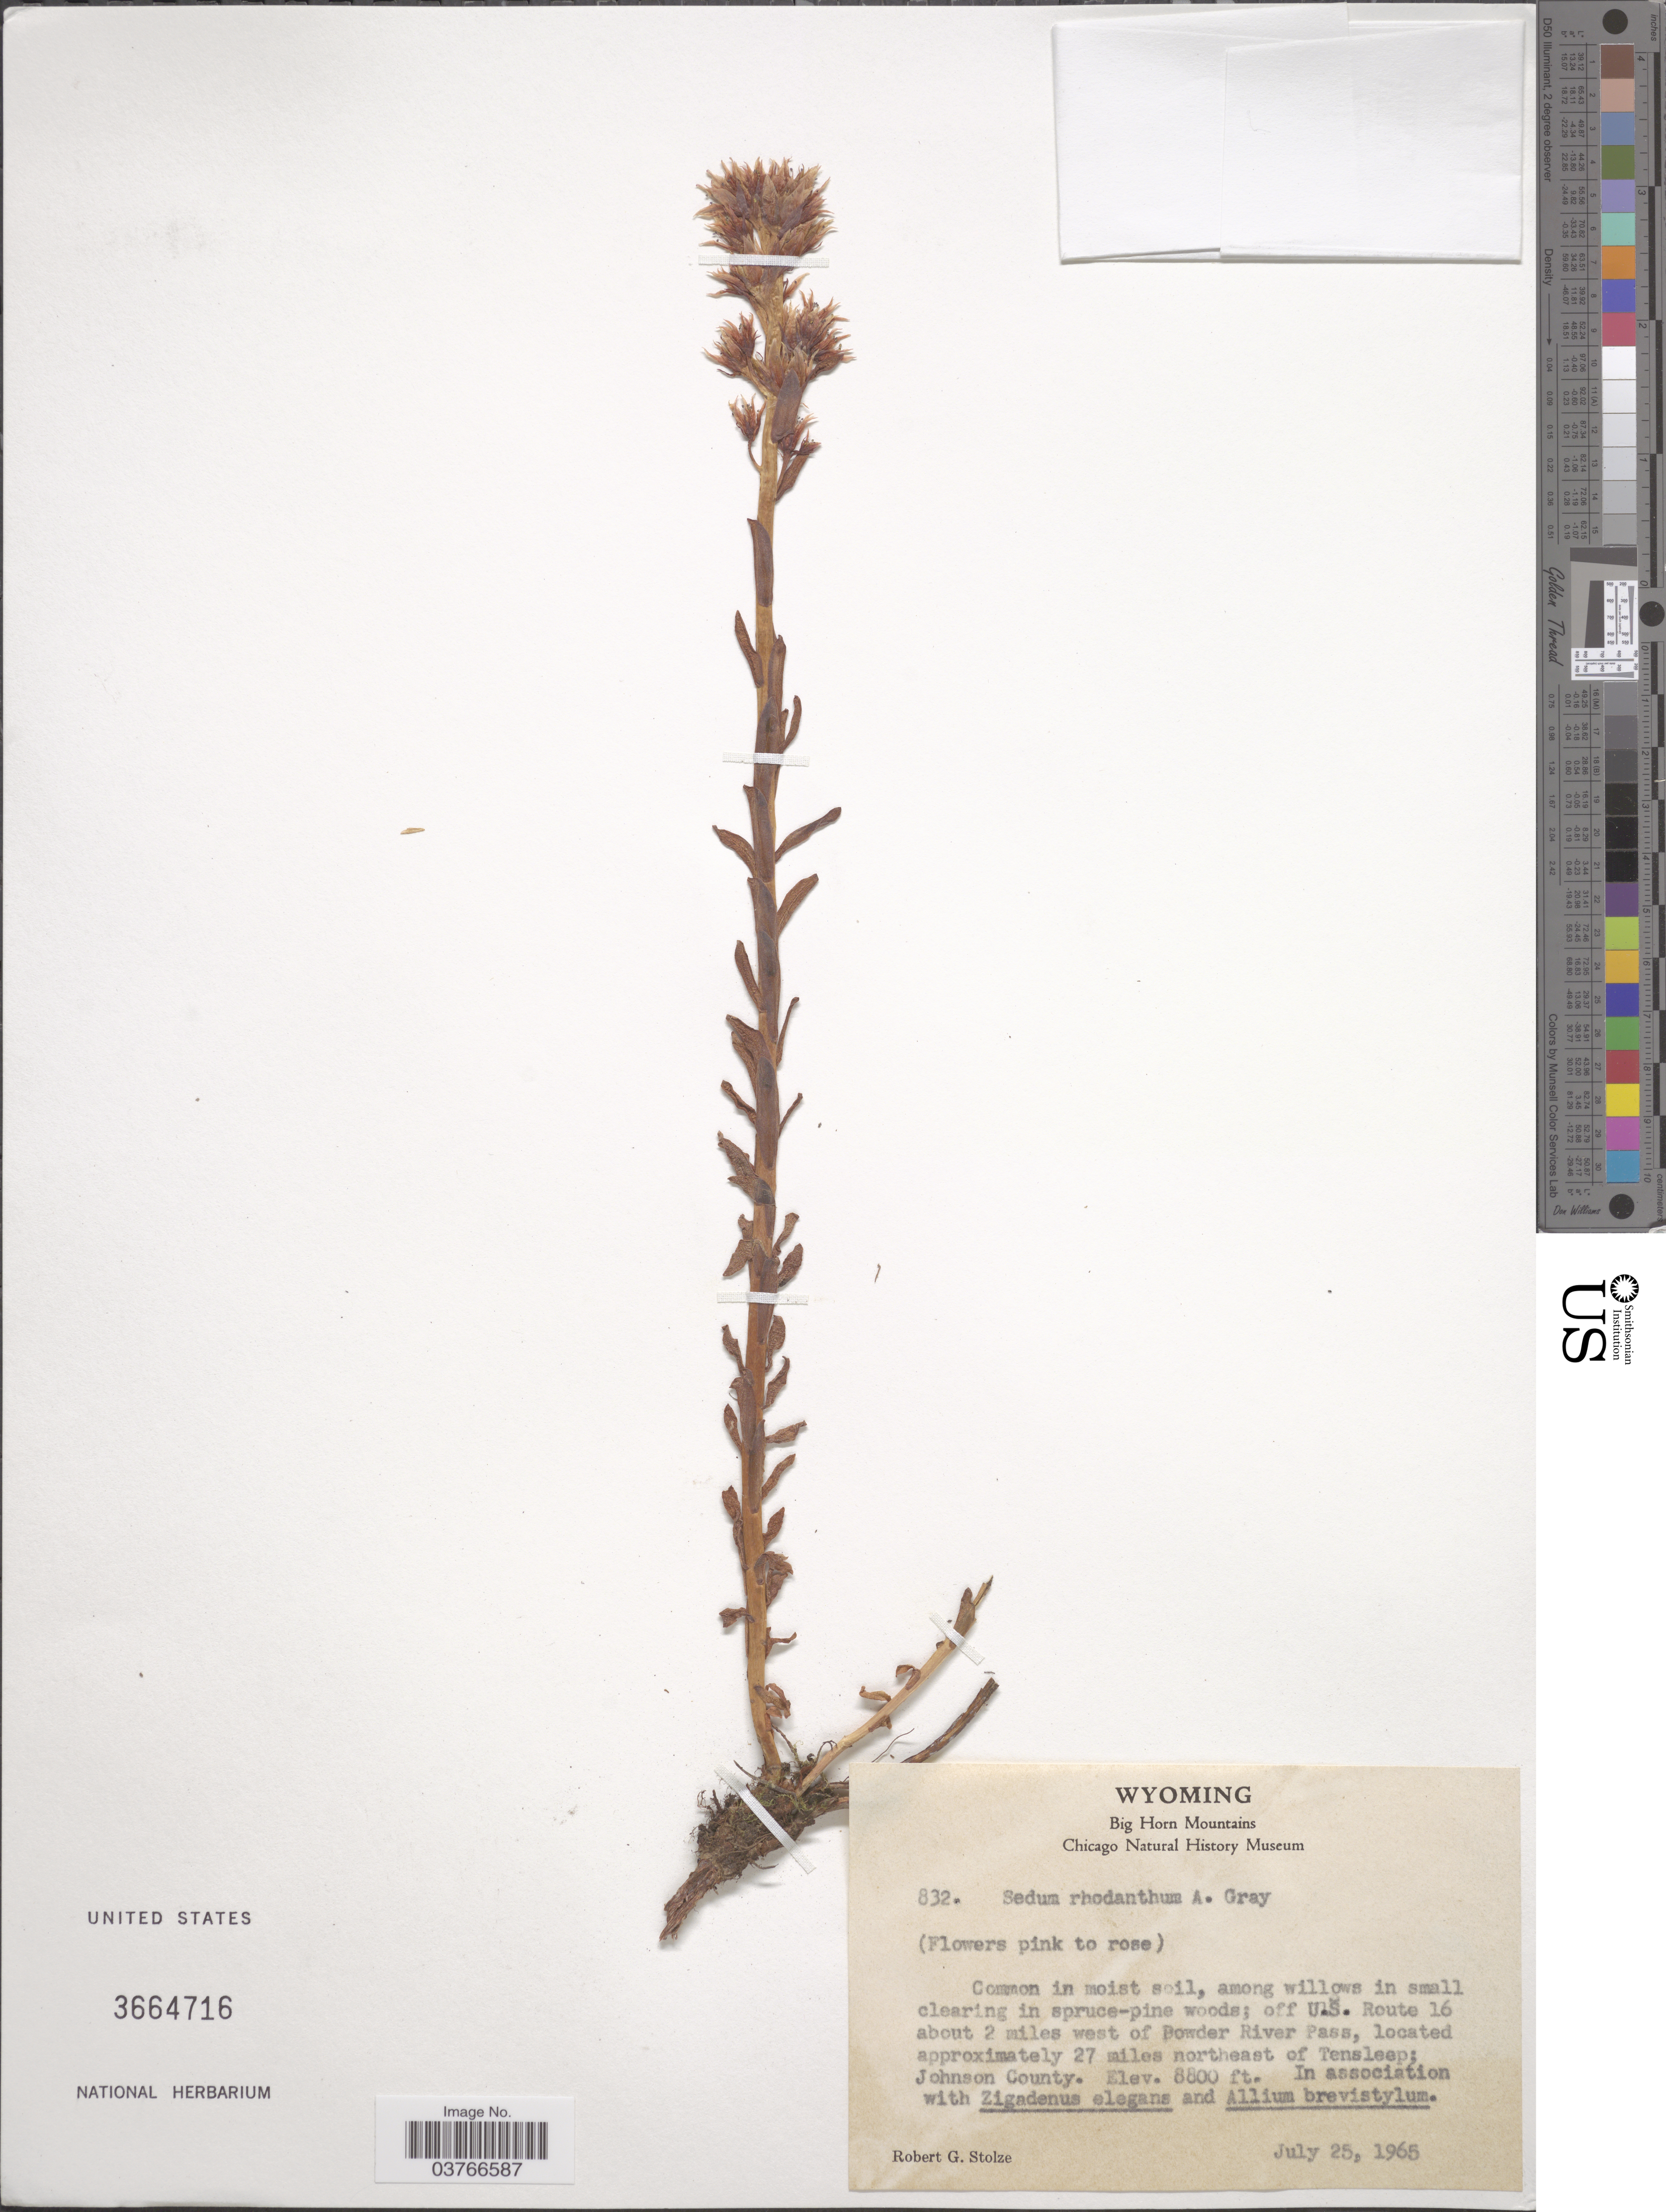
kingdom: Plantae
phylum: Tracheophyta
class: Magnoliopsida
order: Saxifragales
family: Crassulaceae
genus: Rhodiola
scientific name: Rhodiola rhodantha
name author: (A. Gray) H. Jacobsen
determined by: Strong, Mark T., (BOT), Smithsonian Institution - National Museum of Natural History (UNITED STATES)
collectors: R. G. Stolze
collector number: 832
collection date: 1965-07-25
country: United States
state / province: Wyoming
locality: Big Horn Mountains. Off U. S. Route 16 about 2 miles west of Powder River Pass, located approximately 27 miles northeast of Tensleep; Johnson County.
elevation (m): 2682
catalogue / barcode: US 3664716